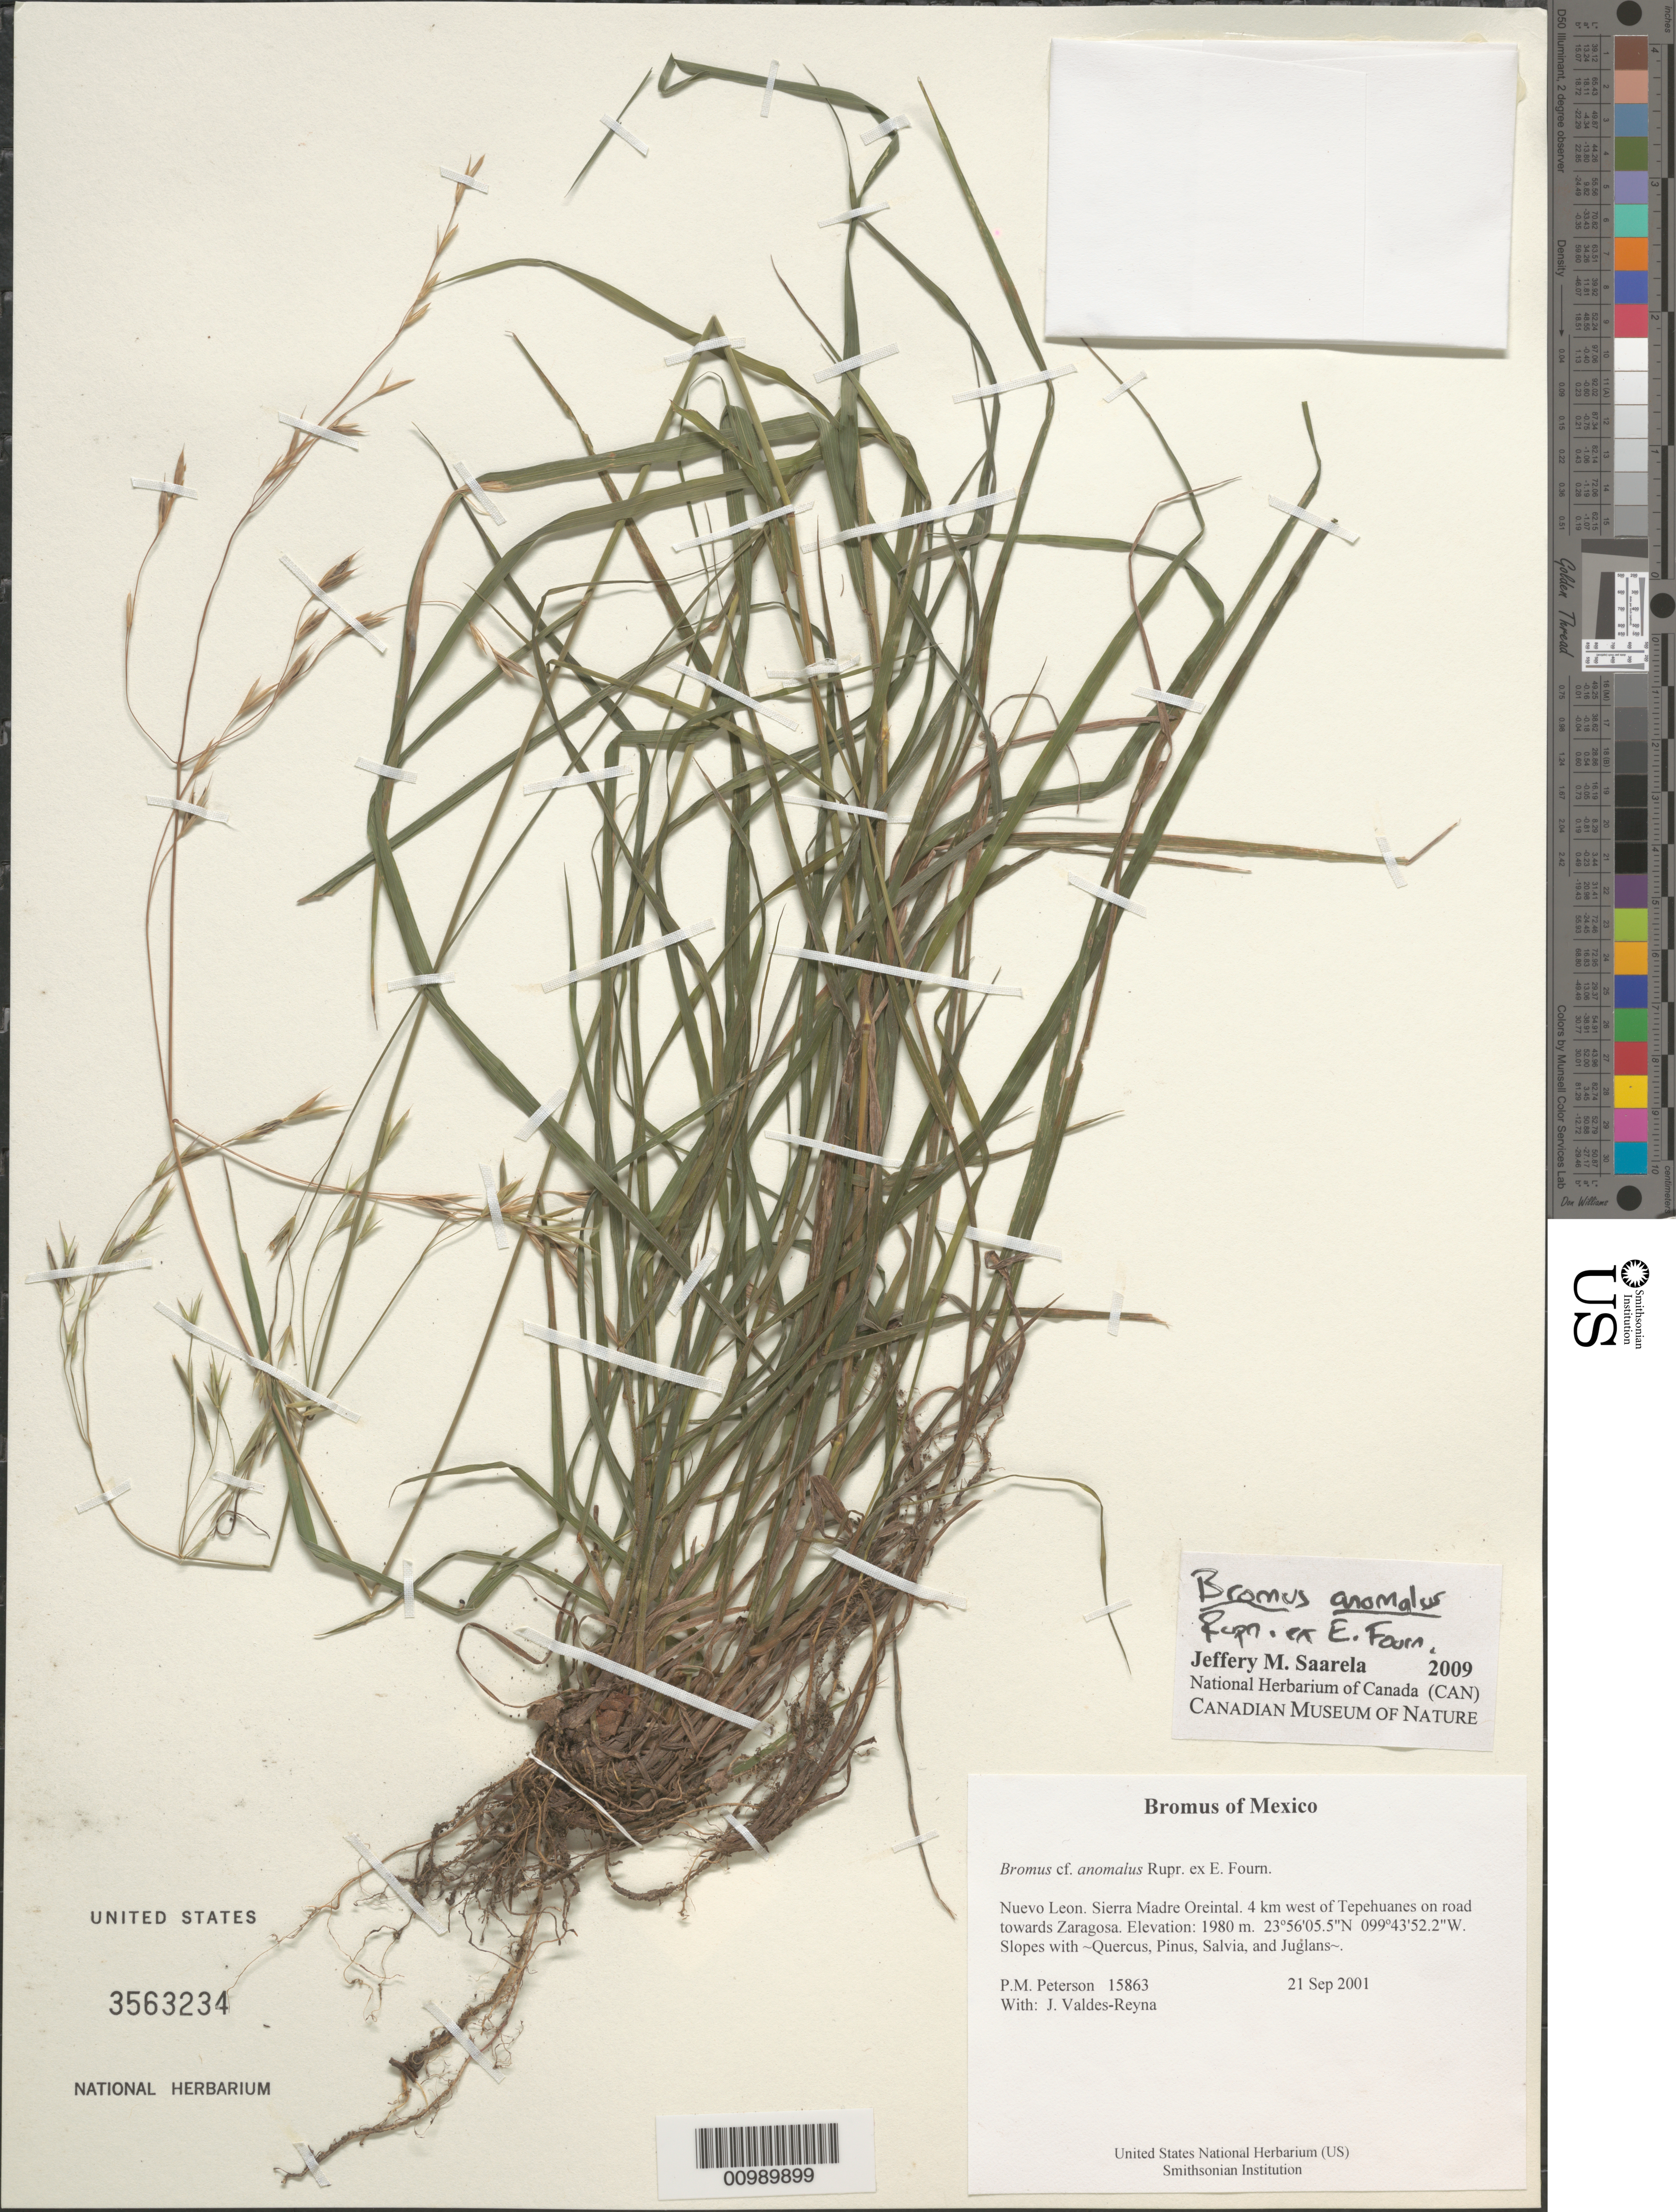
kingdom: Plantae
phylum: Tracheophyta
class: Liliopsida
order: Poales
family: Poaceae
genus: Bromus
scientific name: Bromus anomalus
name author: Rupr. ex E. Fourn.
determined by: Saarela, J. M., (CAN), Canadian Museum of Nature (CANADA)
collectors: P. M. Peterson & J. Valdés-Reyna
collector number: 15863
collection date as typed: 21 Sep 2001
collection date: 2001-09-21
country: Mexico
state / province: Nuevo León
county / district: Sierra Madre Oreintal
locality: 4 km west of Tepehuanes on road towards Zaragosa.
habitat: Slopes with ~Quercus, Pinus, Salvia, and Juglans~.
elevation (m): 1980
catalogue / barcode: US 3563234